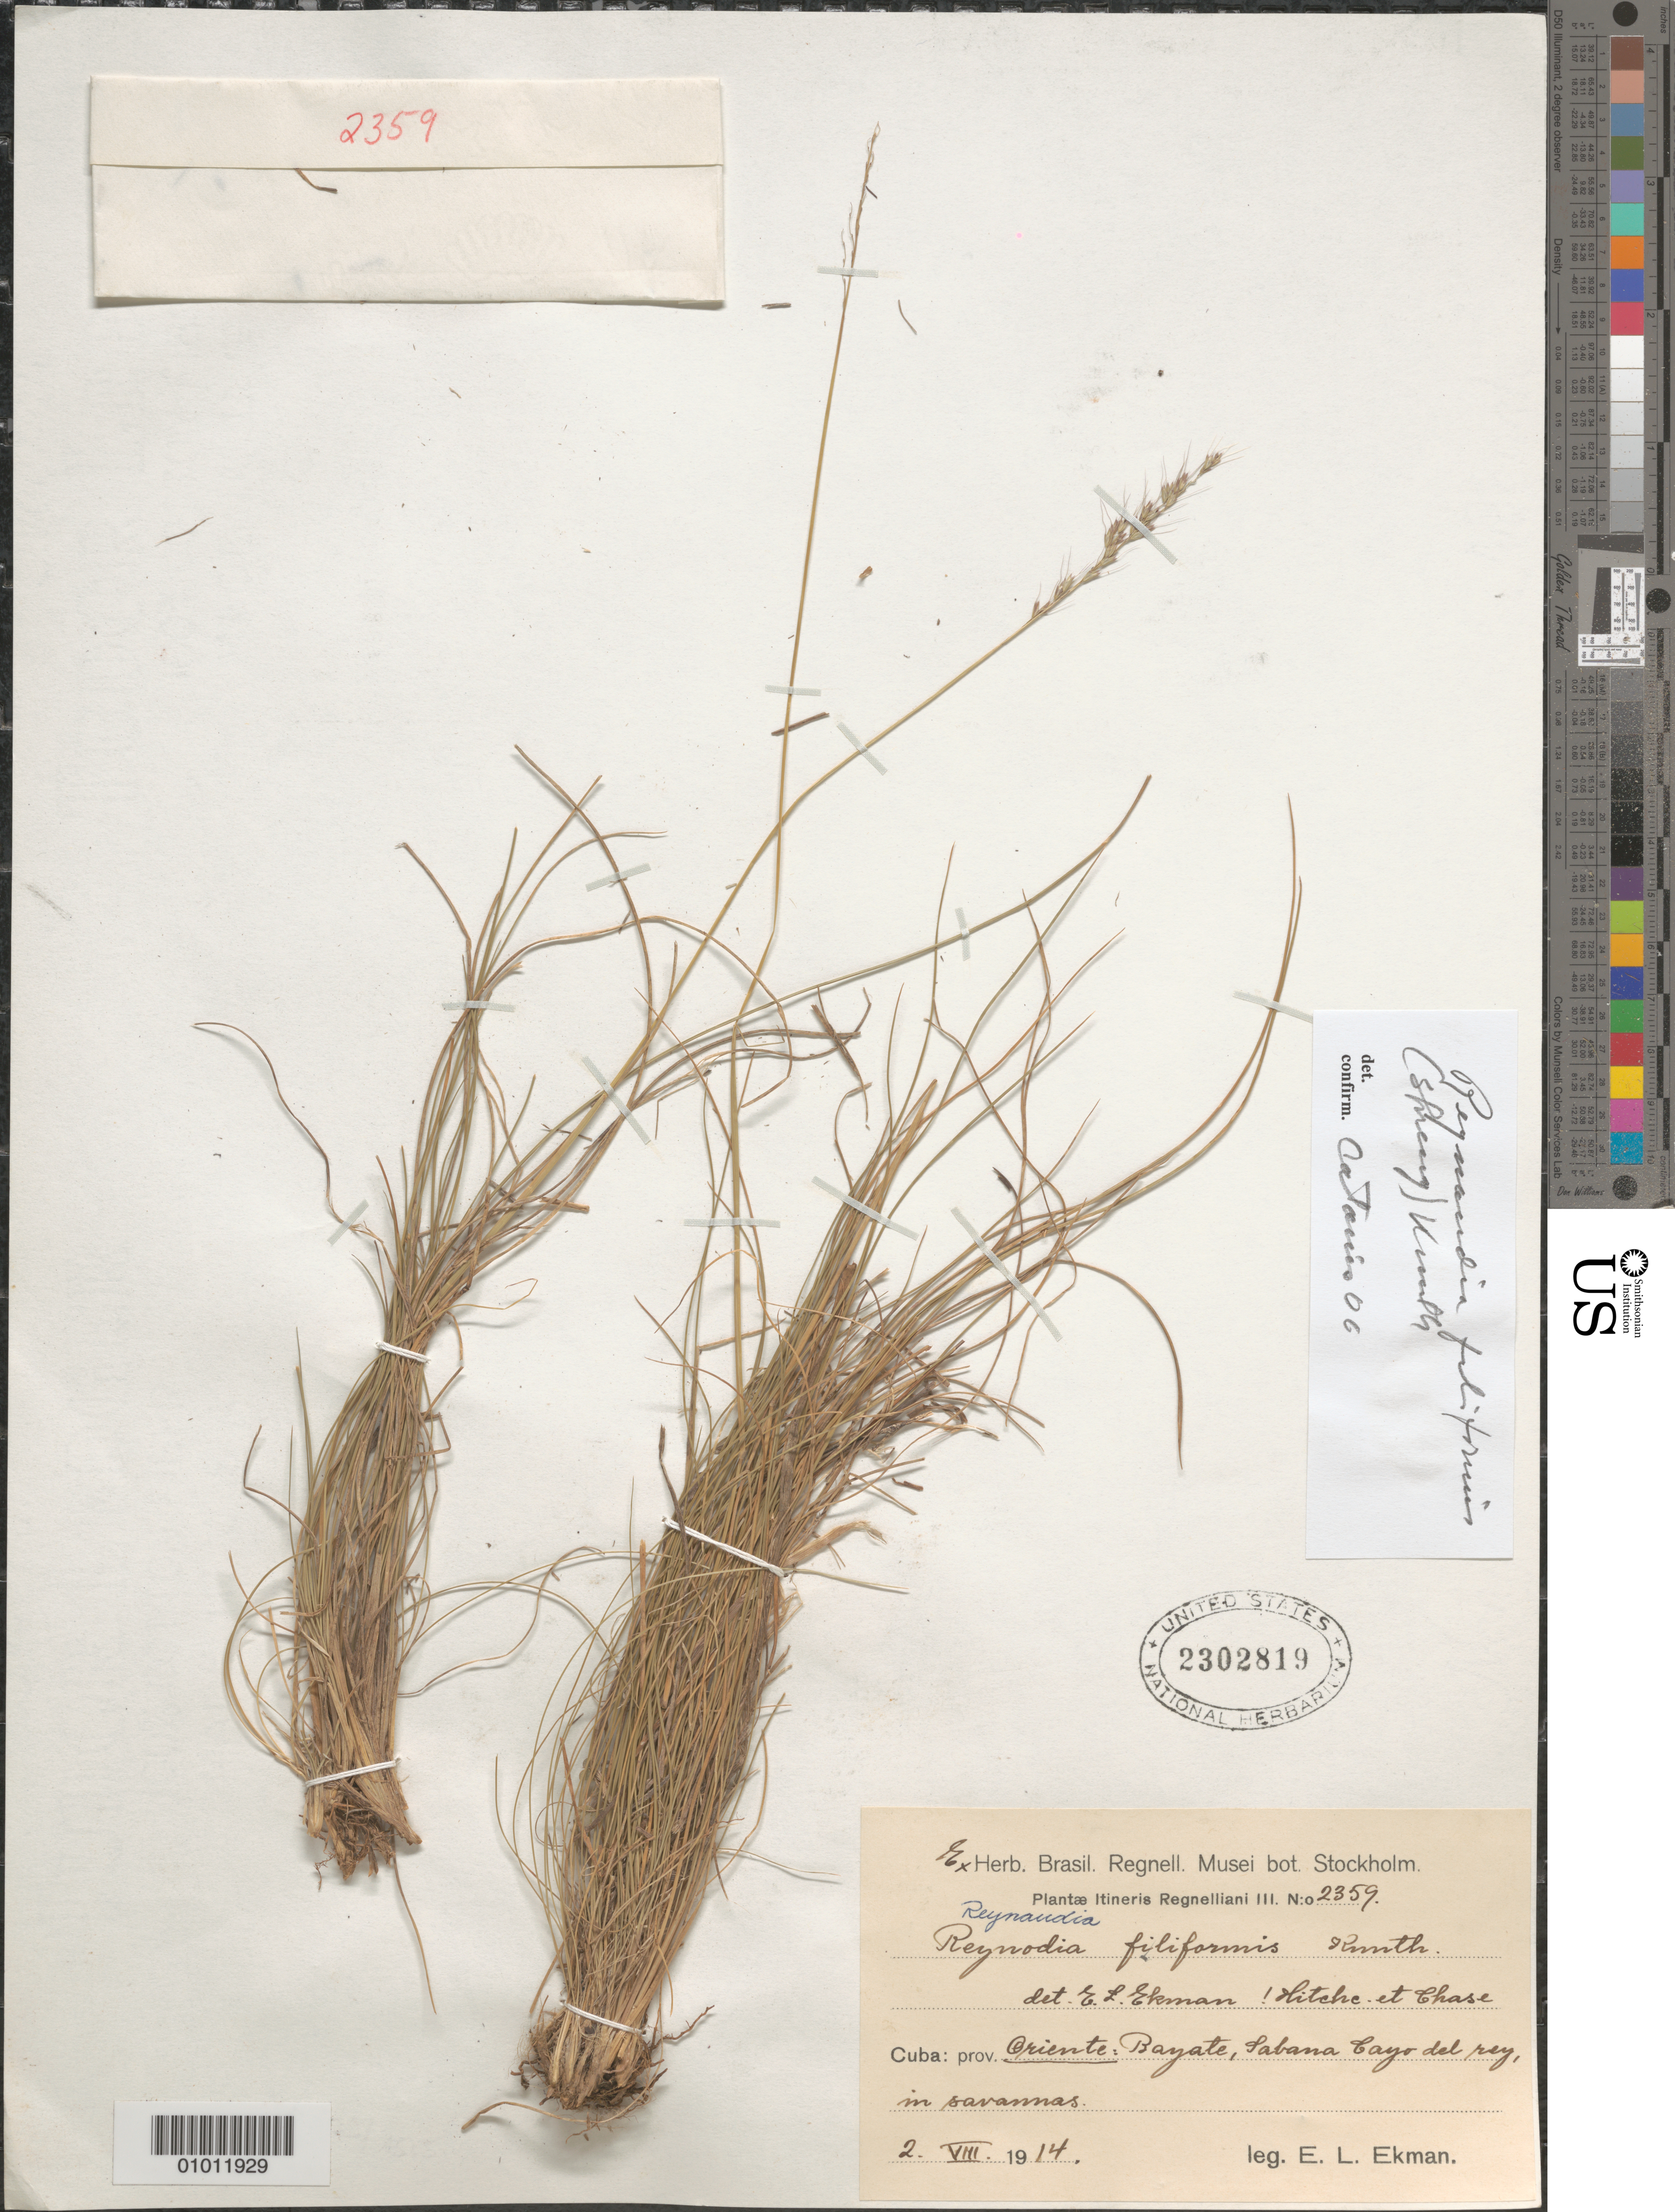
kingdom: Plantae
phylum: Tracheophyta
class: Liliopsida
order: Poales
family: Poaceae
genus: Reynaudia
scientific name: Reynaudia filiformis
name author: (Spreng. ex Schult.) Kunth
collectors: E. L. Ekman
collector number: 2359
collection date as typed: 02 Aug 1914 or 08 Feb 1914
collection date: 1914-02-08 or 1914-08-02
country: Cuba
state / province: Oriente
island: Cuba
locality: Bayate, Sabana bayo del rey, in savannas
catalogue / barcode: US 2302819